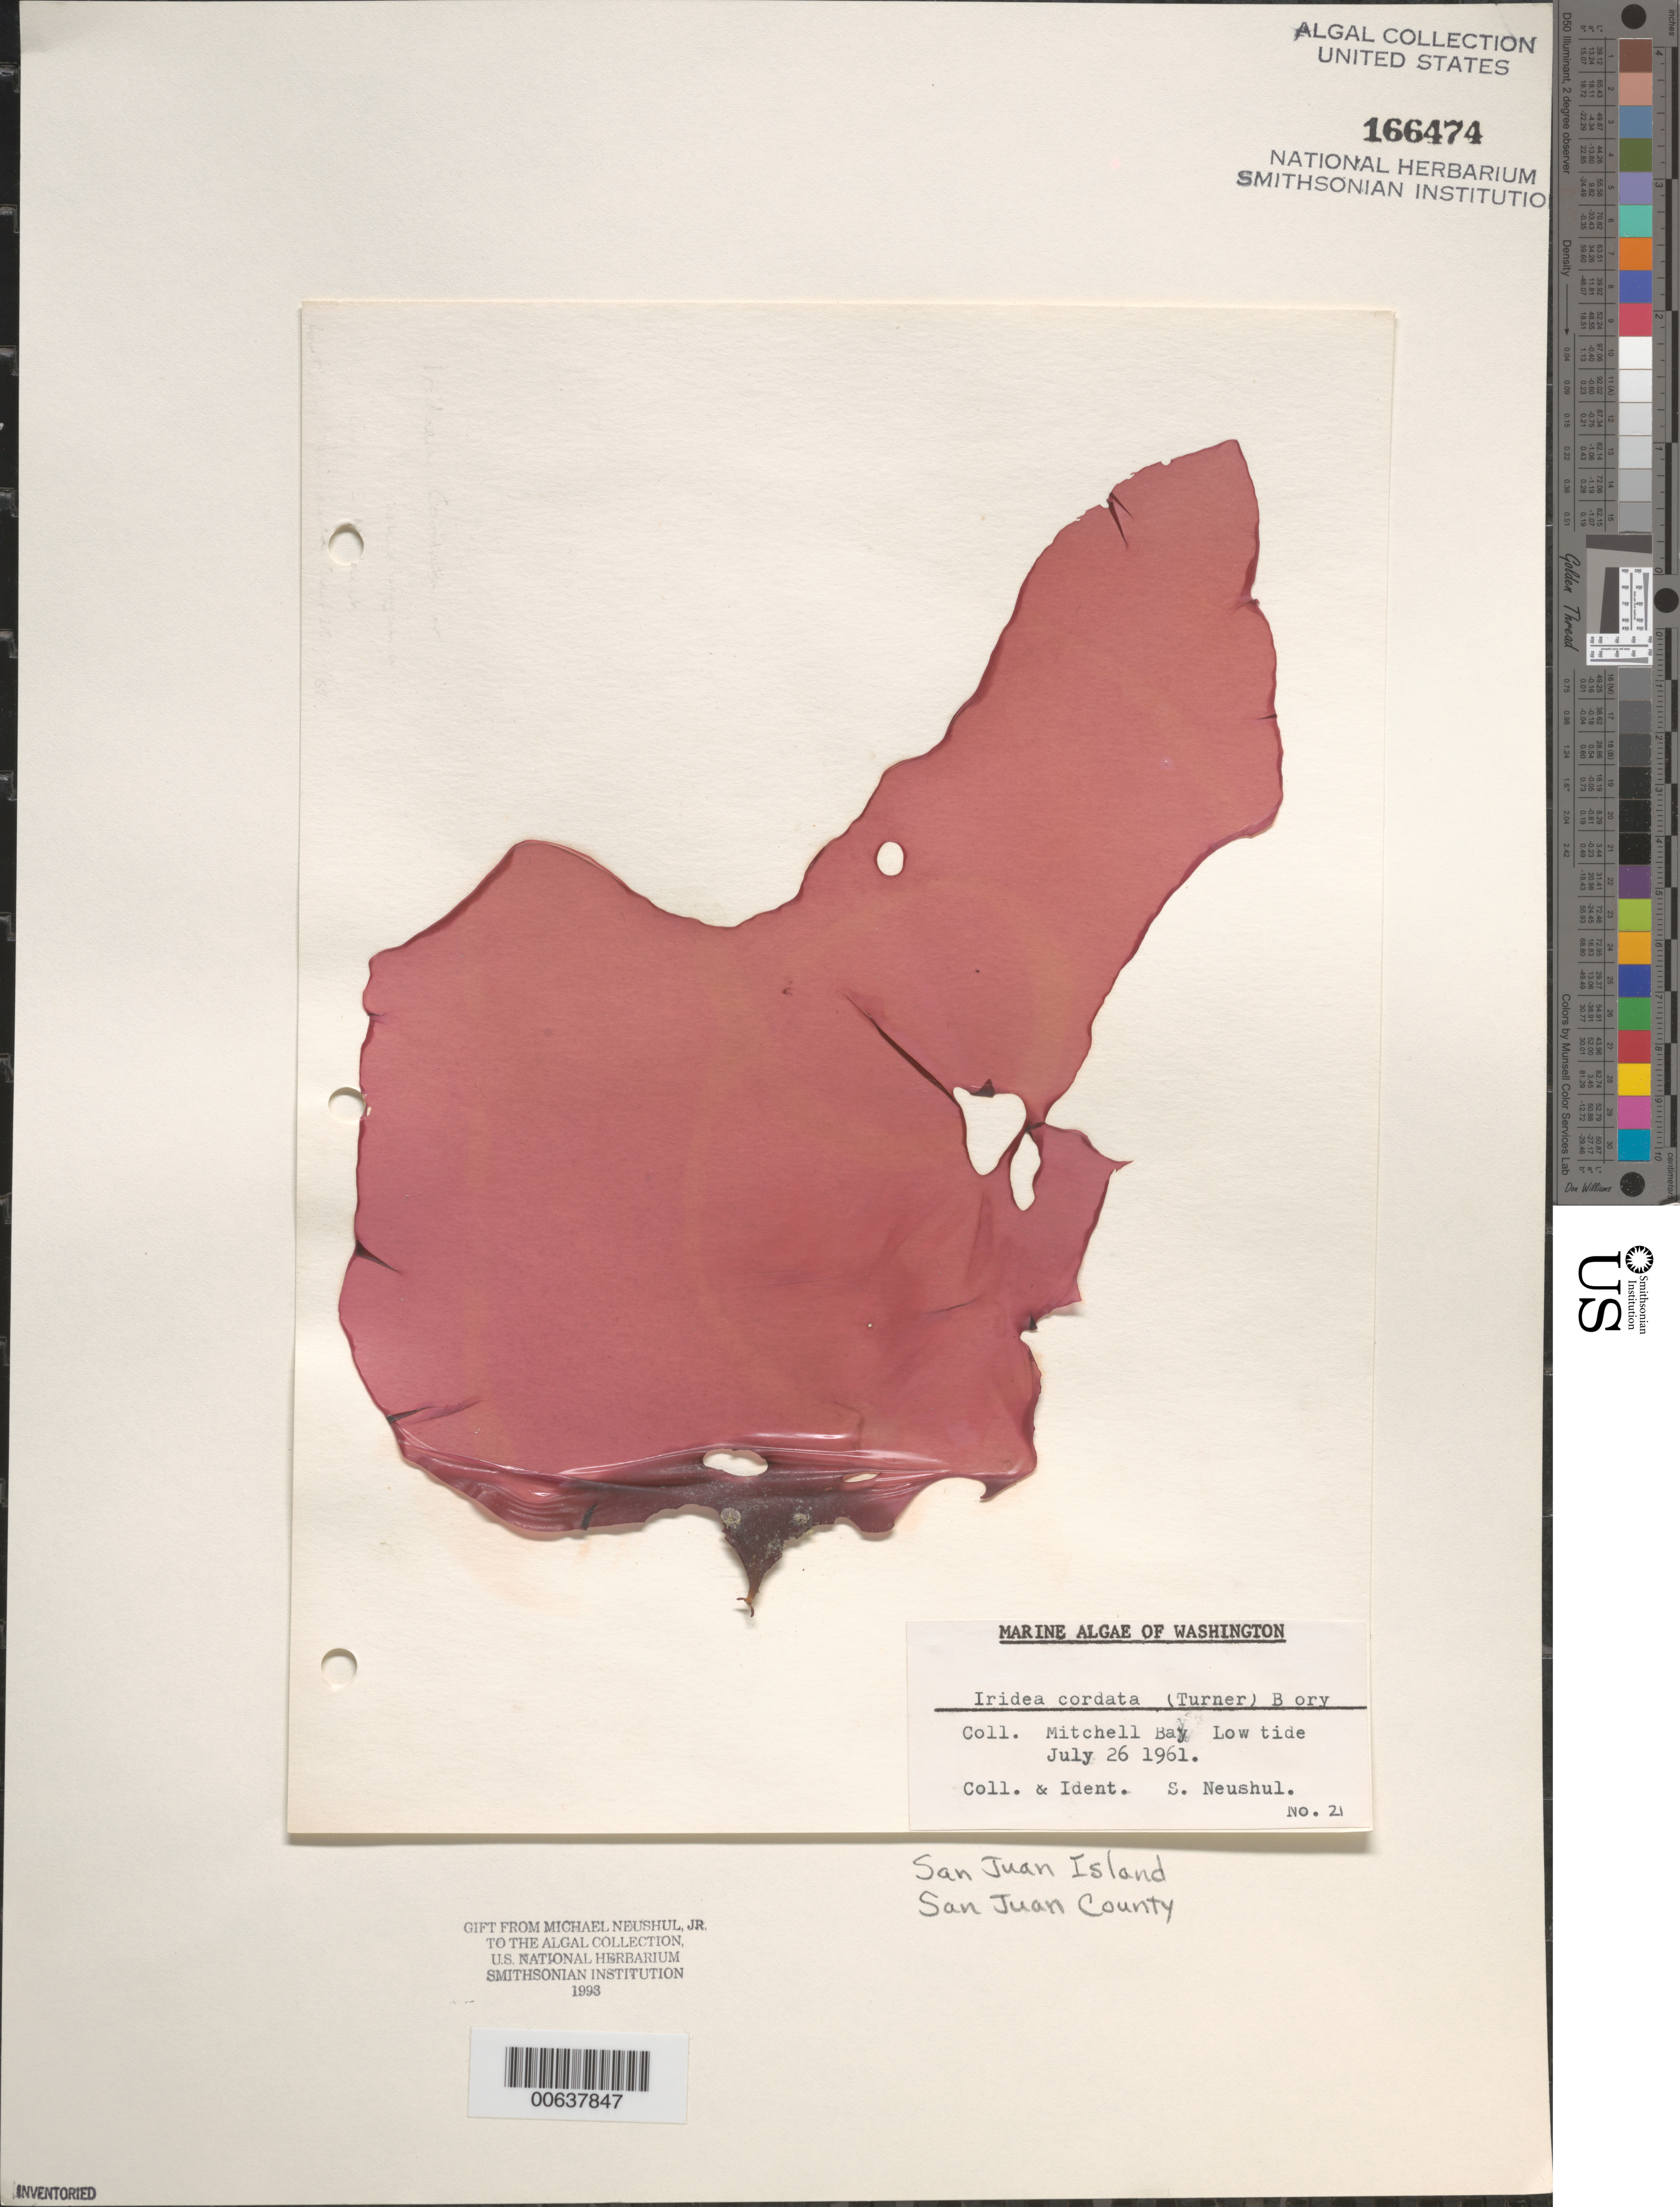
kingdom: Plantae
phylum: Rhodophyta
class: Florideophyceae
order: Gigartinales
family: Gigartinaceae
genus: Iridaea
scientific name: Iridaea cordata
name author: (Turner) Bory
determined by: Neushul, S.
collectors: S. Neushul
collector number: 21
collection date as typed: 26 Jul 1961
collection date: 1961-07-26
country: United States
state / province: Washington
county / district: San Juan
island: San Juan Island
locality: Mitchell Bay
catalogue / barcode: US 166474